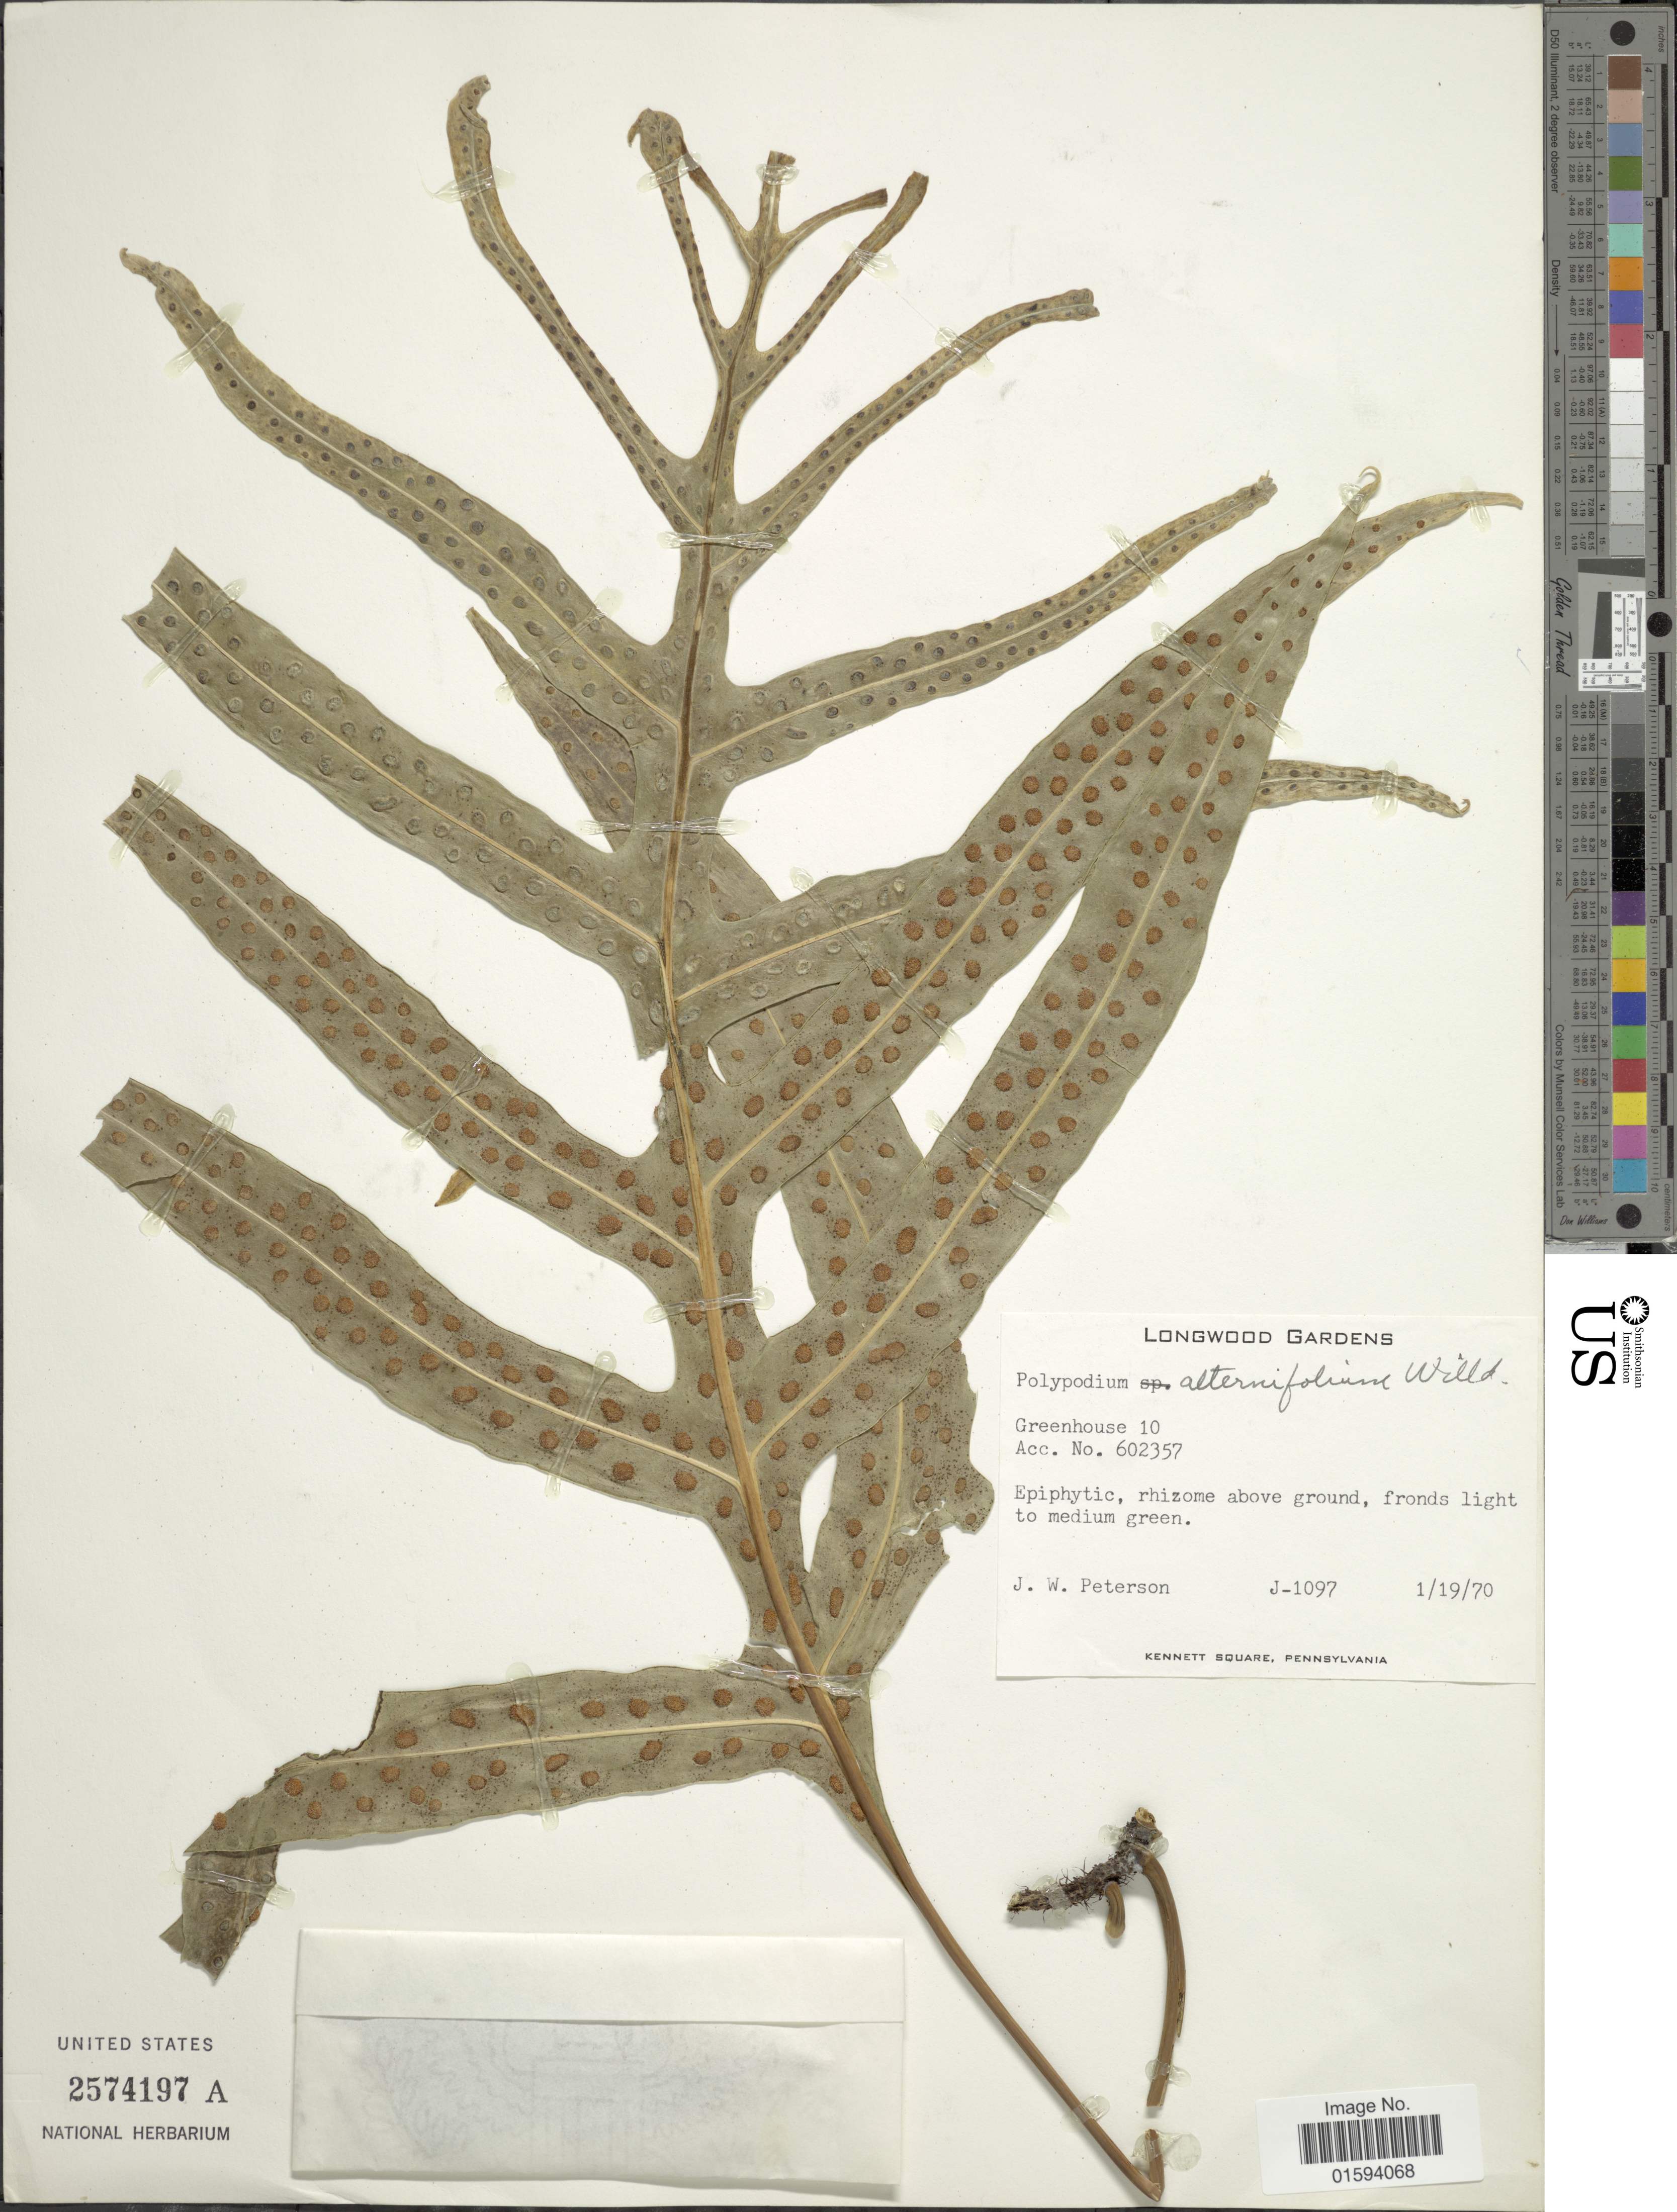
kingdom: Plantae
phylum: Tracheophyta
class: Polypodiopsida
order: Polypodiales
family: Polypodiaceae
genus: Polypodium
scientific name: Polypodium alternifolium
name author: Mett.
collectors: J. W. Peterson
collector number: J-1097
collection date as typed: Transcribed d/m/y: 19/1/70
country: United States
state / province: Pennsylvania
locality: Longwood Gardens, Greenhouse 10, Acc. No. 602357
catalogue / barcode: US 2574197A